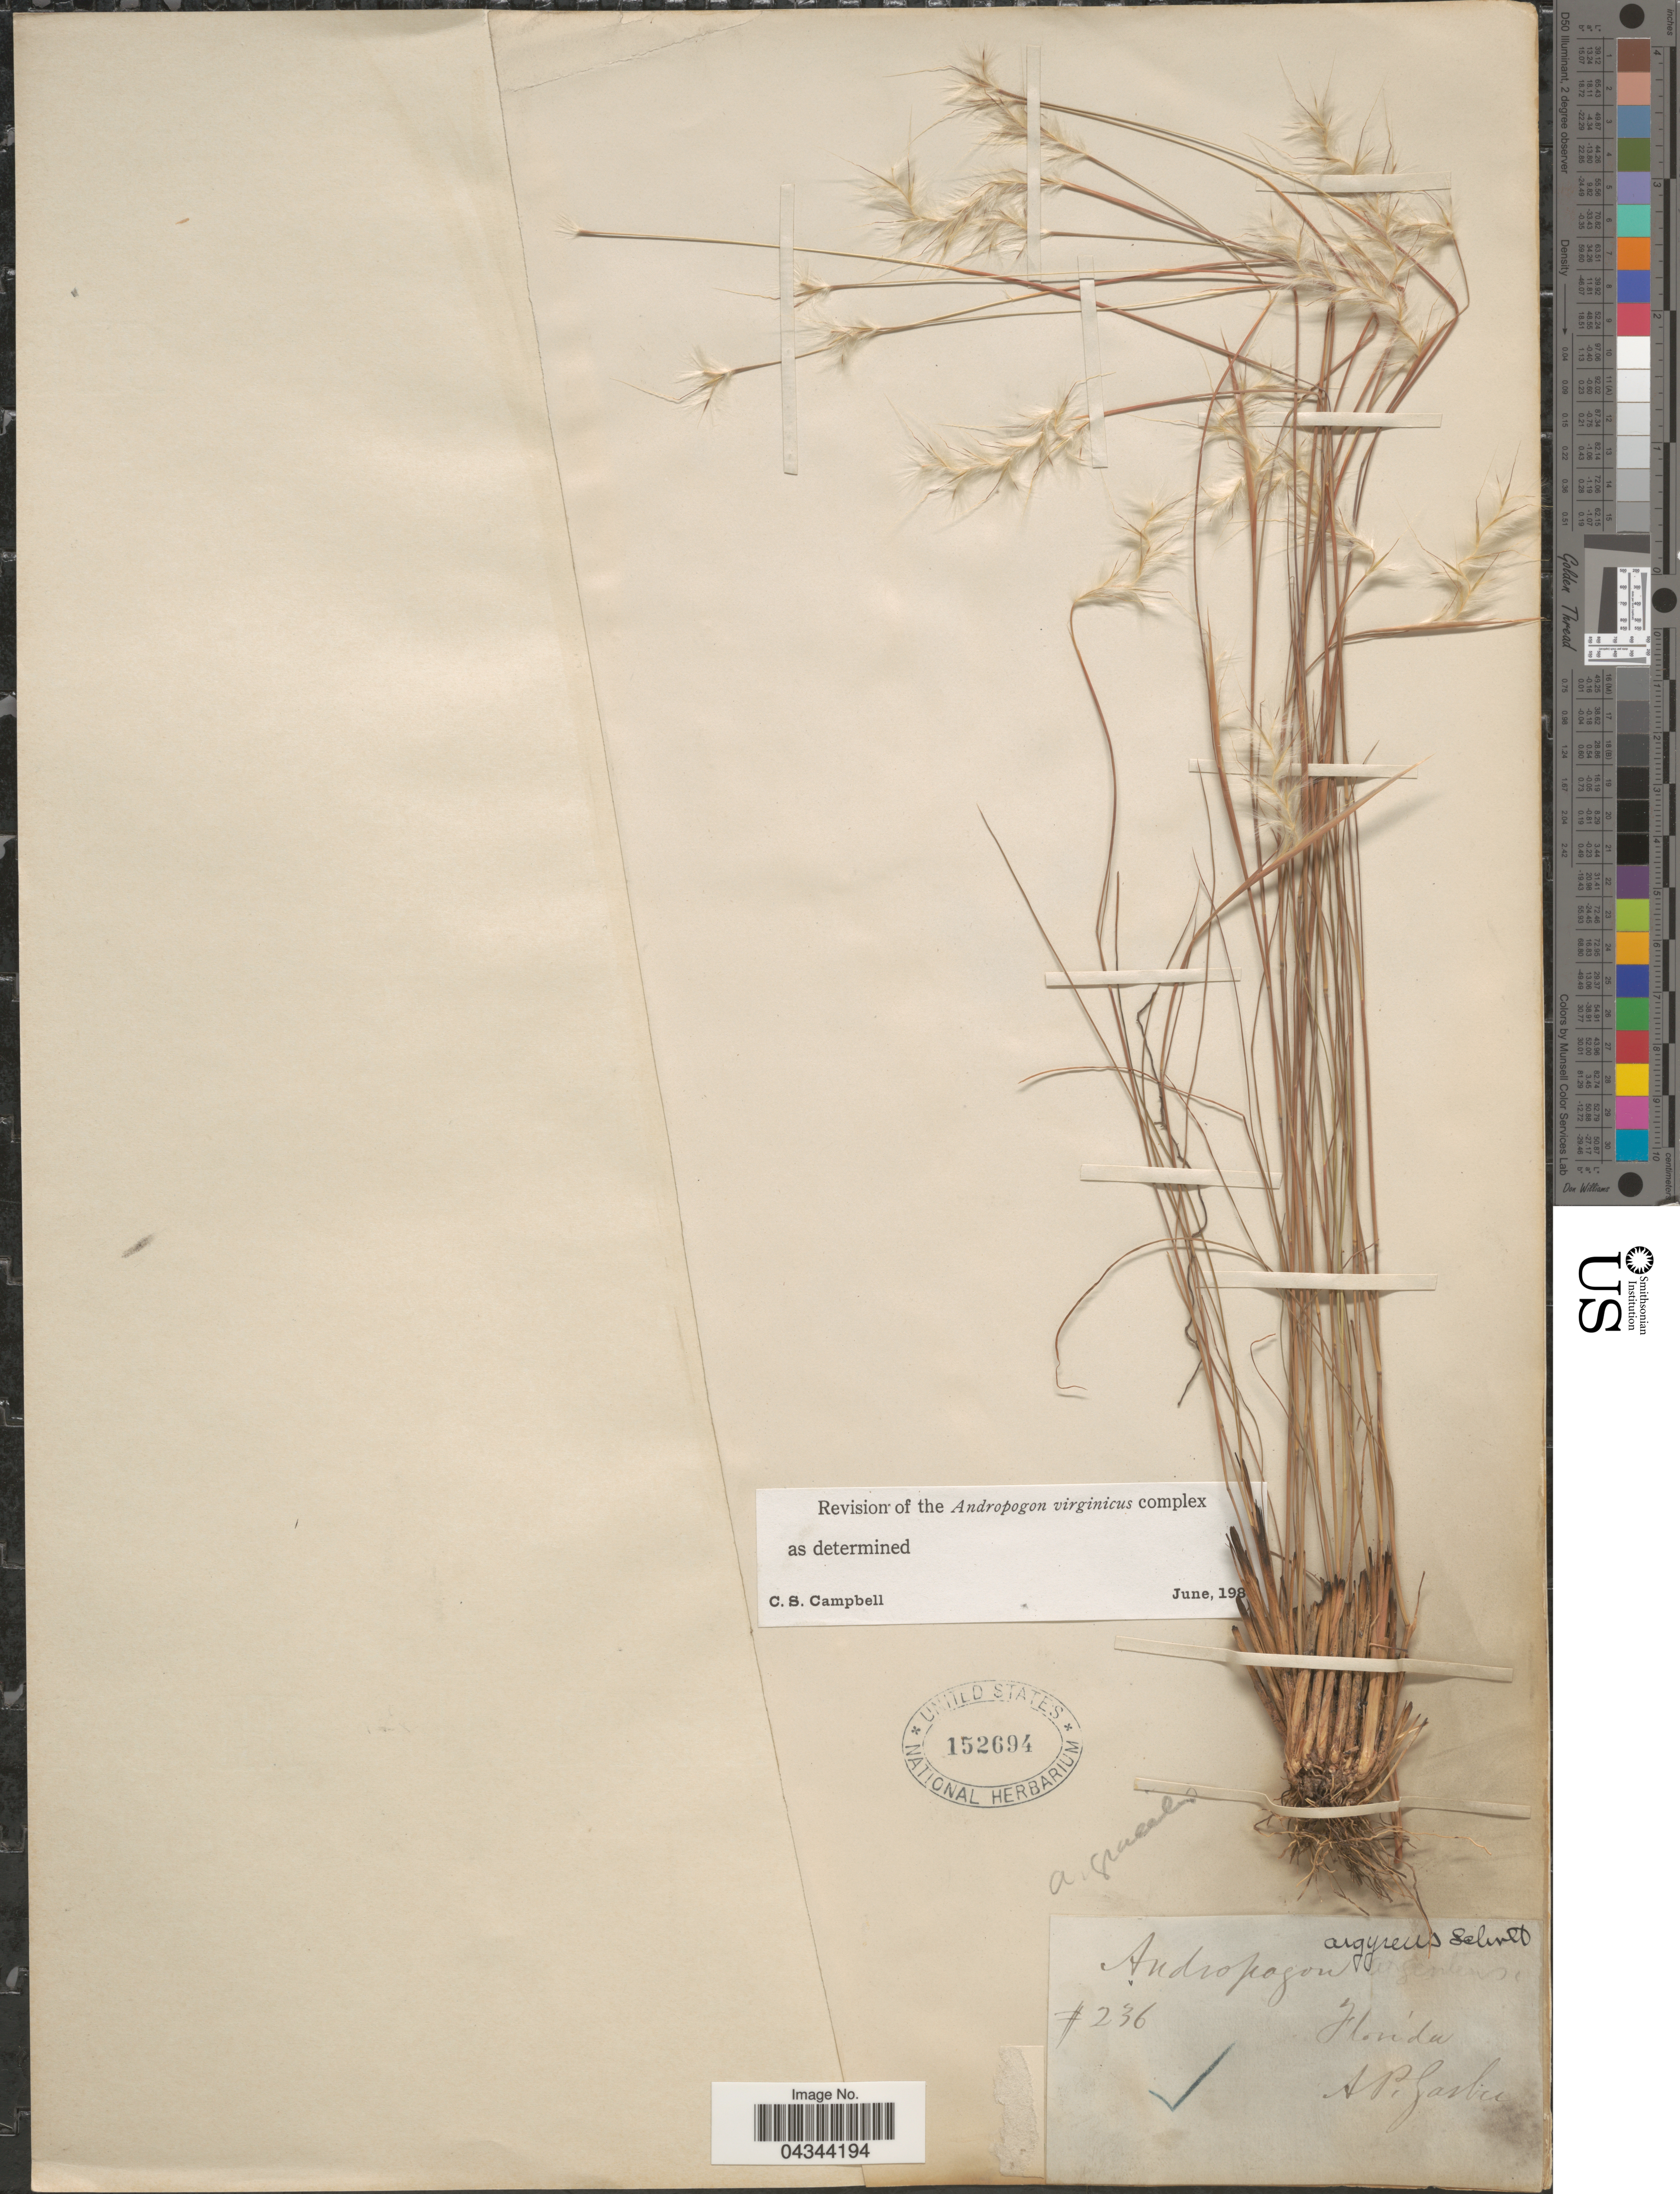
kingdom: Plantae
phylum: Tracheophyta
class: Liliopsida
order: Poales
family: Poaceae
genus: Andropogon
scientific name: Andropogon virginicus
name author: L.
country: United States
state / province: Florida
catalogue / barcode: US 152694-2